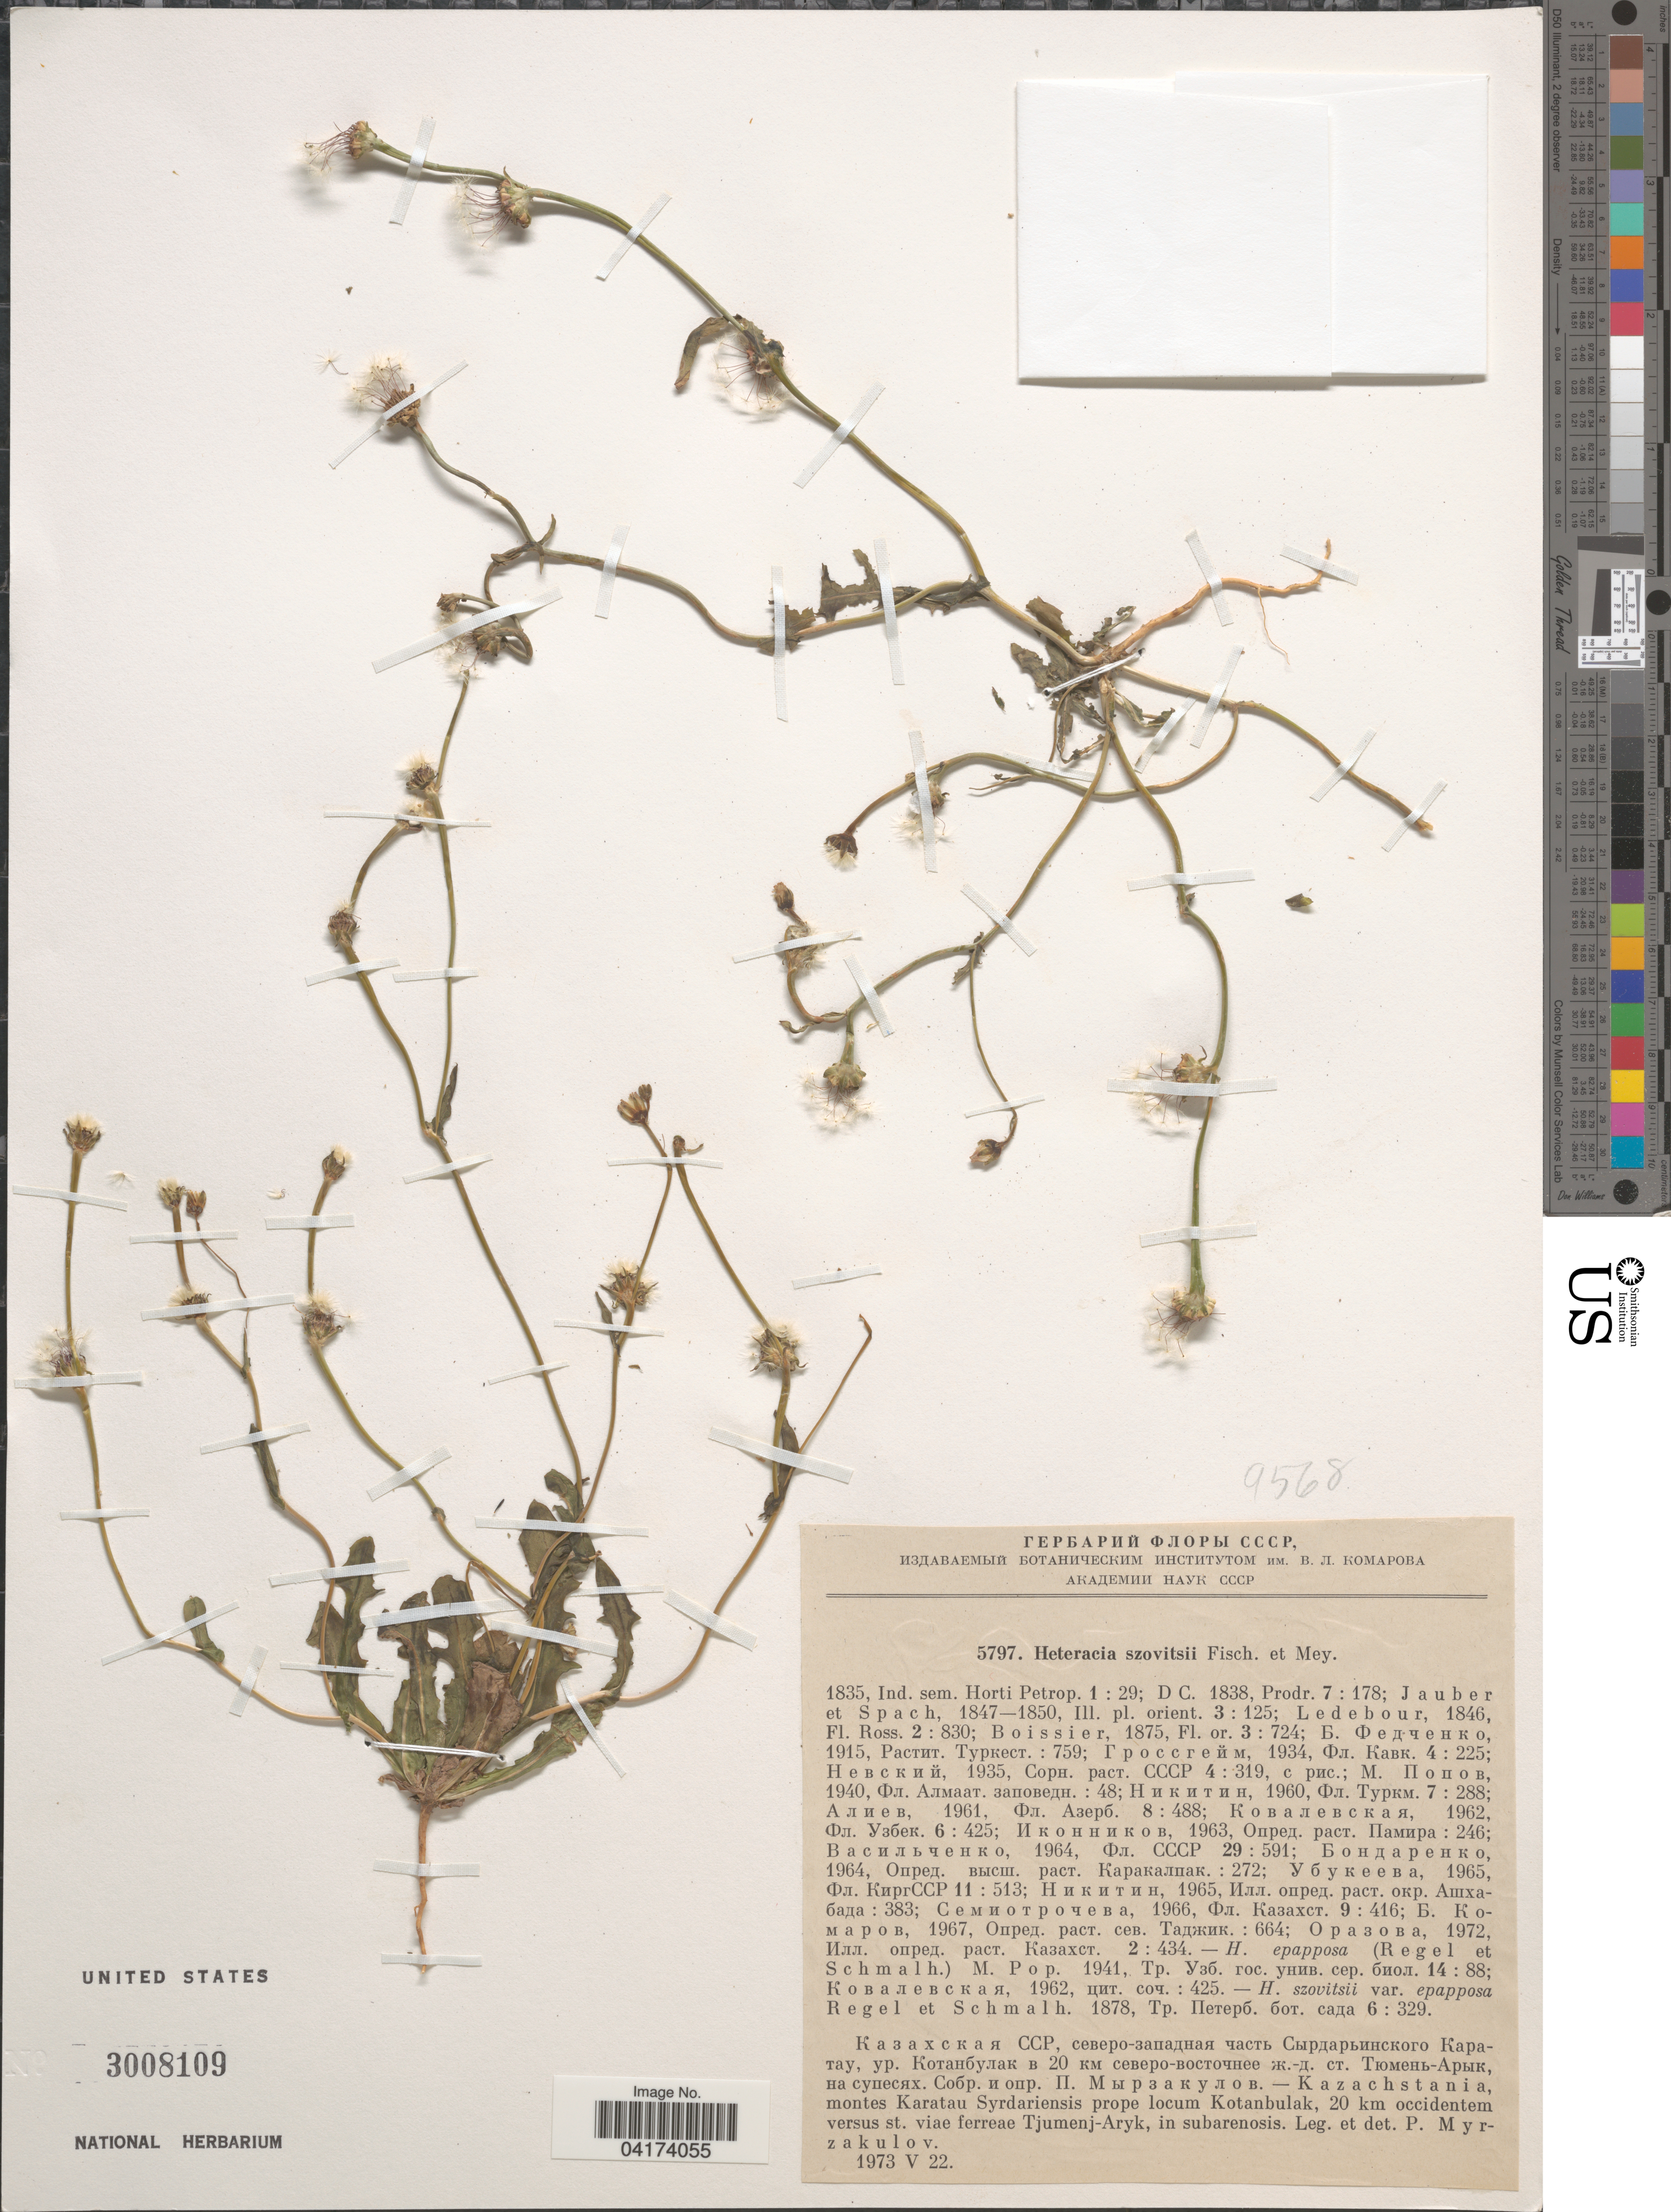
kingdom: Plantae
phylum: Tracheophyta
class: Magnoliopsida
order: Asterales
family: Asteraceae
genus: Heteracia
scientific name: Heteracia szovitsii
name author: Fisch. & C.A. Mey.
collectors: P. Myrzakulov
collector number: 5797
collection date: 1973-05-22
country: Kazakhstan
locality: Kazachstania, montes Karatau Syrdariensis prope locum Kotanbulak, 20 km occidentem versus st. viae ferreae Tjumenj-Aryk, in subarenosis.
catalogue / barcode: US 3008109